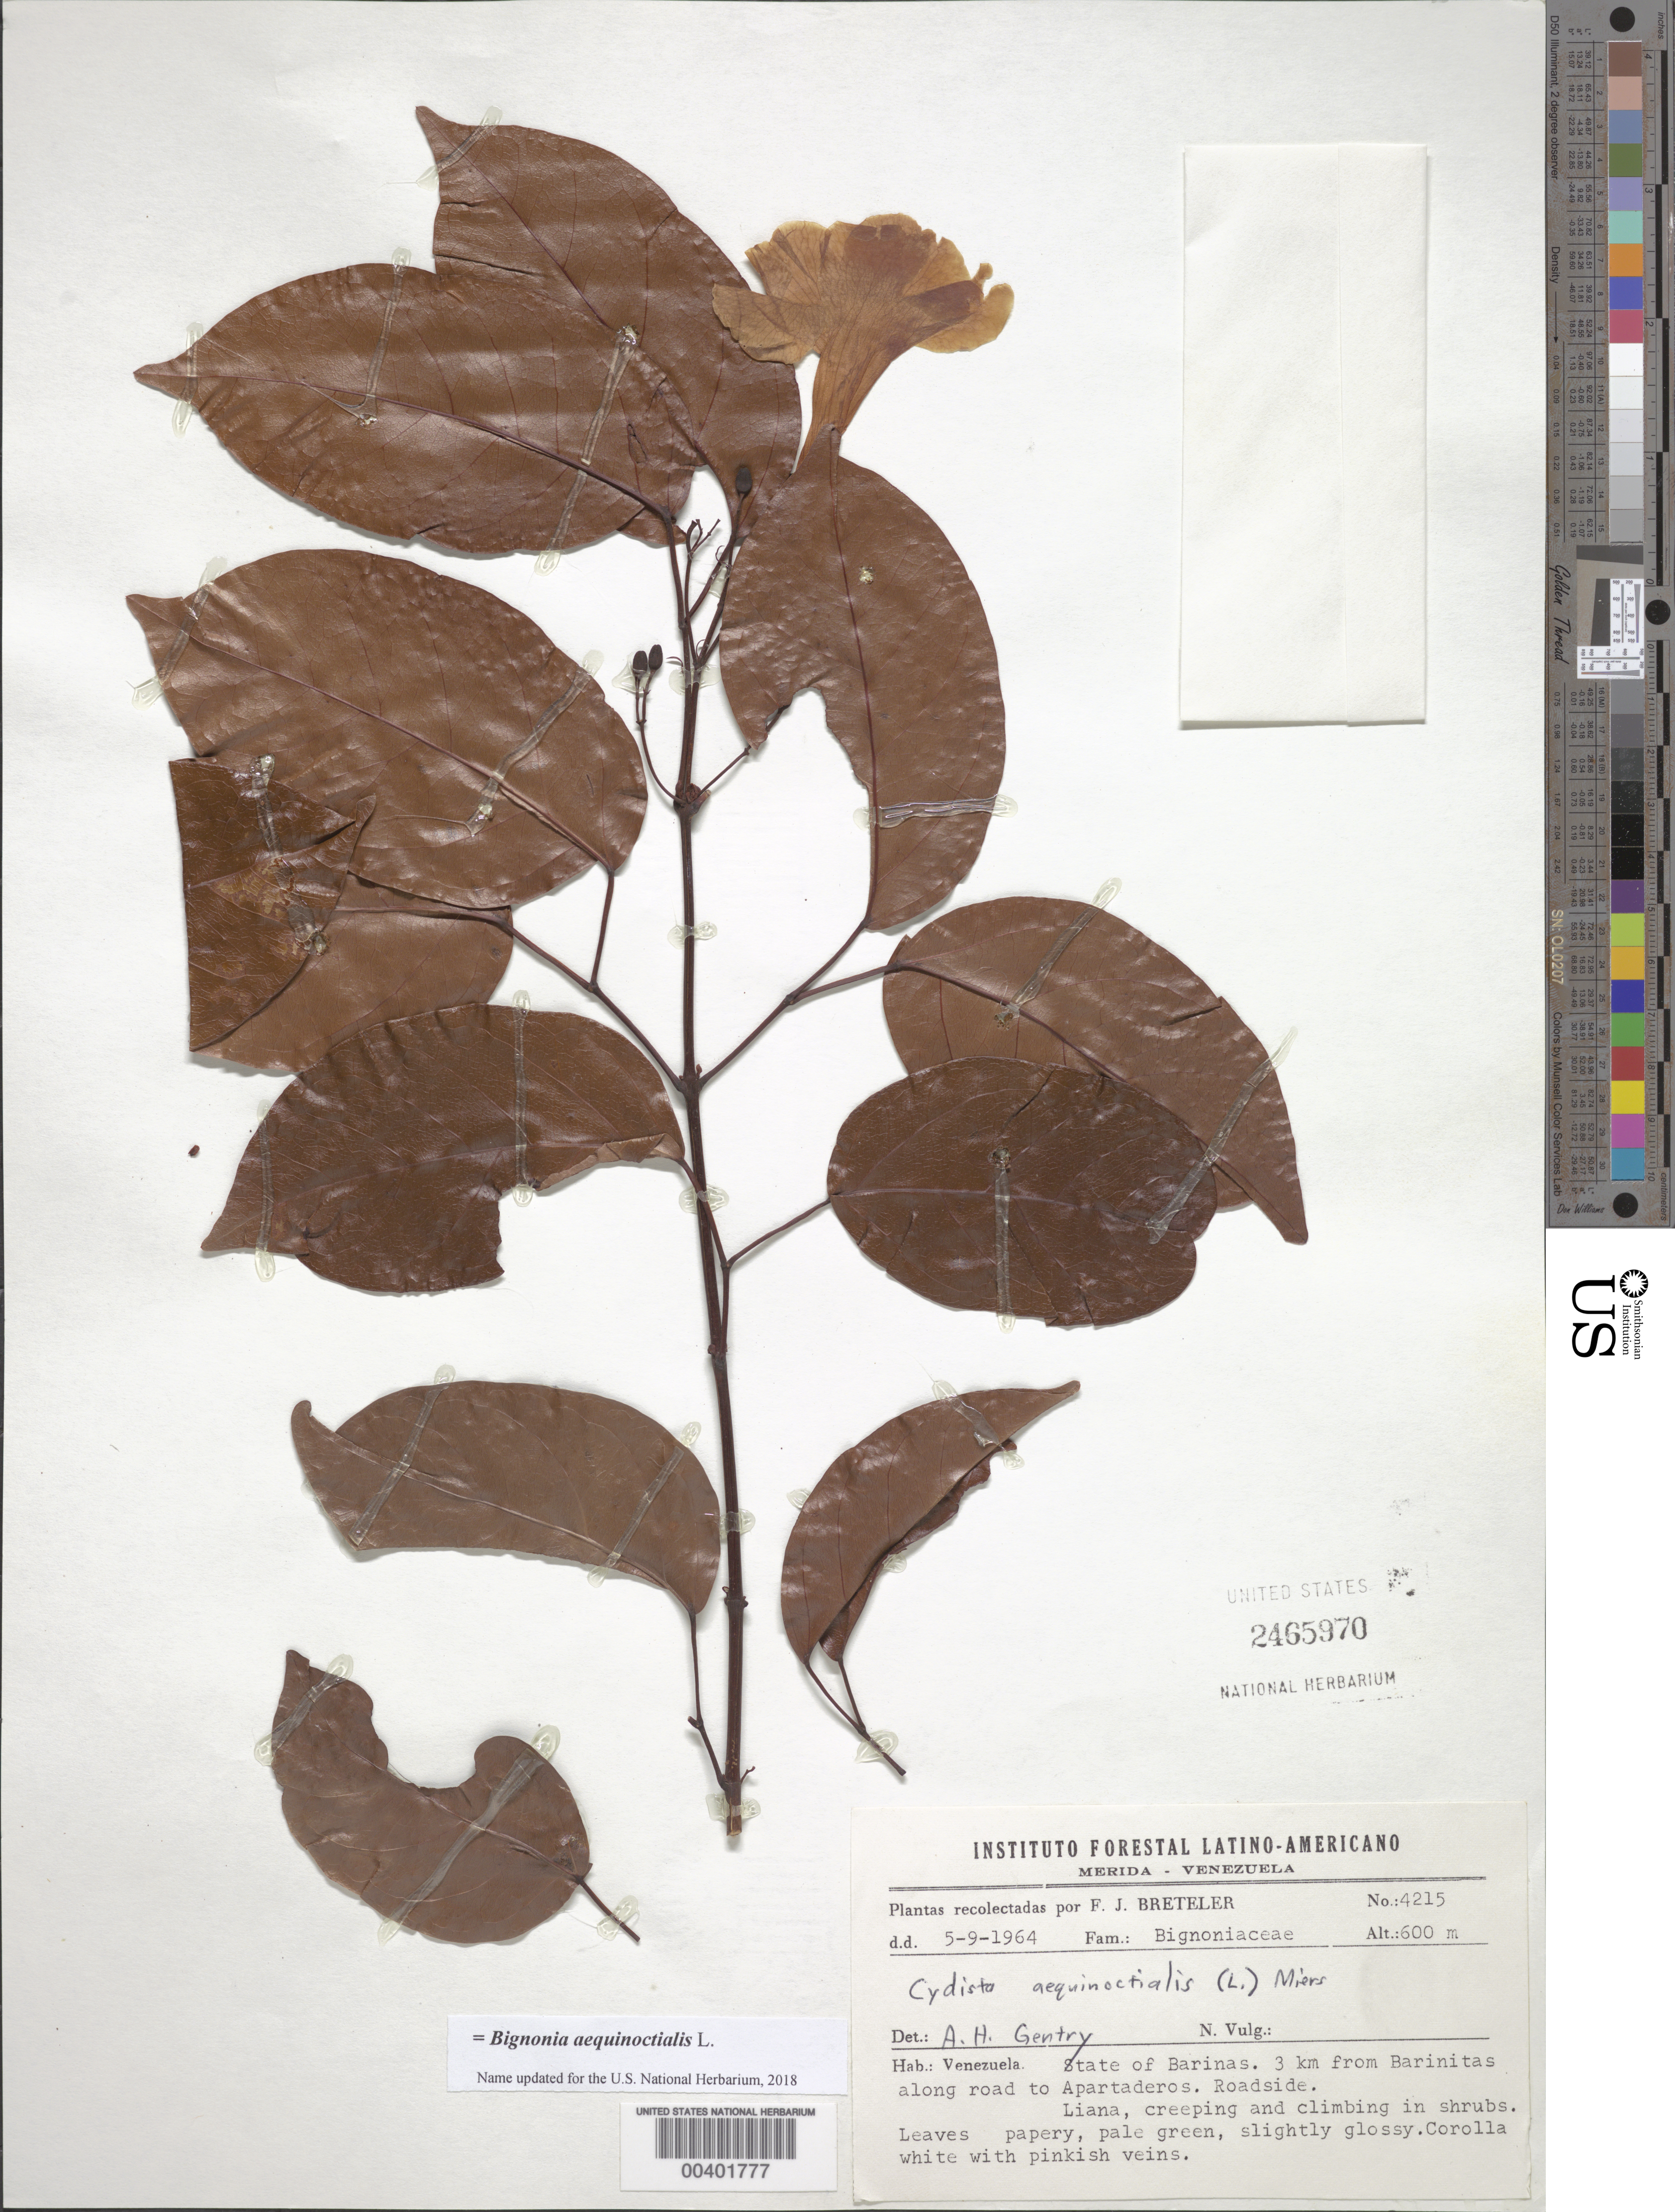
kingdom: Plantae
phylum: Tracheophyta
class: Magnoliopsida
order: Lamiales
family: Bignoniaceae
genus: Bignonia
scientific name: Bignonia aequinoctialis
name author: L.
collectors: F. J. Breteler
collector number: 4215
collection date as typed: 05 Sep 1964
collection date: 1964-09-05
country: Venezuela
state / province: Barinas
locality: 3 km. from Barinitas along road to Apartaderos. Barinitas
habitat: Roadside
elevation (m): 600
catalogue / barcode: US 2465970